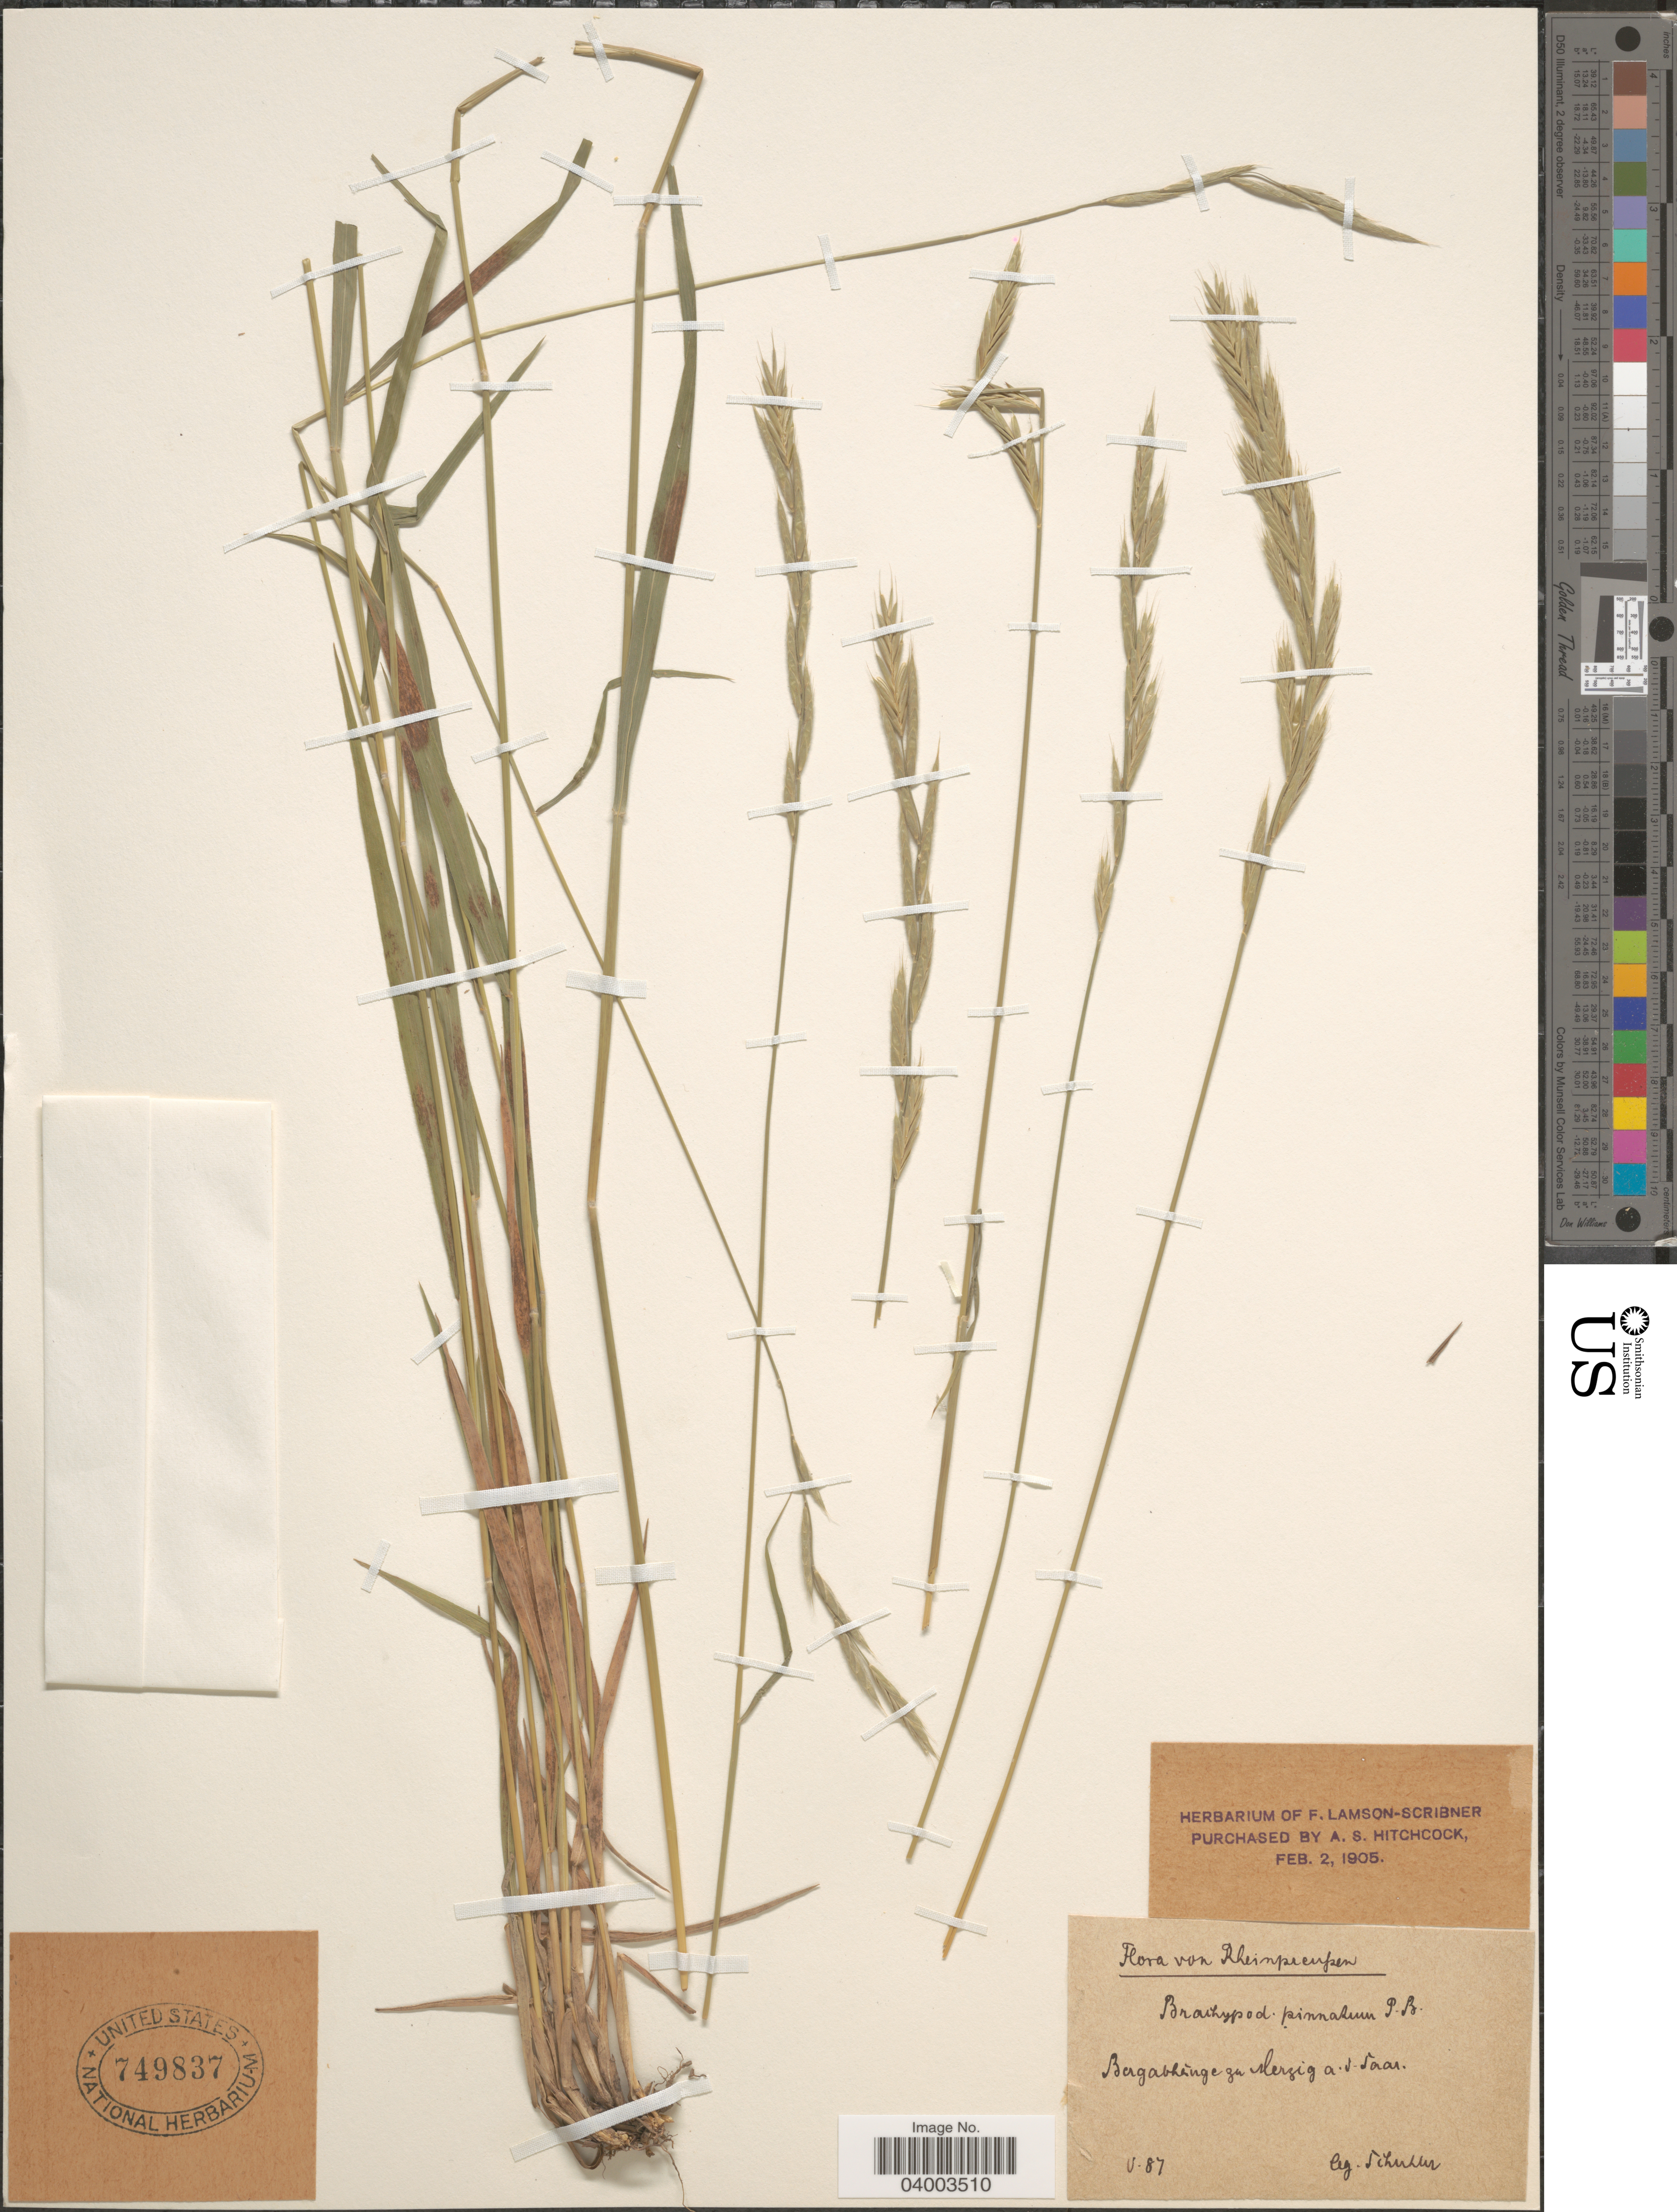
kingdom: Plantae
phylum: Tracheophyta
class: Liliopsida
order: Poales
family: Poaceae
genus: Brachypodium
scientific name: Brachypodium pinnatum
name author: (L.) P. Beauv.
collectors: Schuhler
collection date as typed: Transcribed d/m/y: /5/87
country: Germany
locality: Rheinpreussen. Bergabhange zn Merzig ad Saar.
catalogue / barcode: US 749837